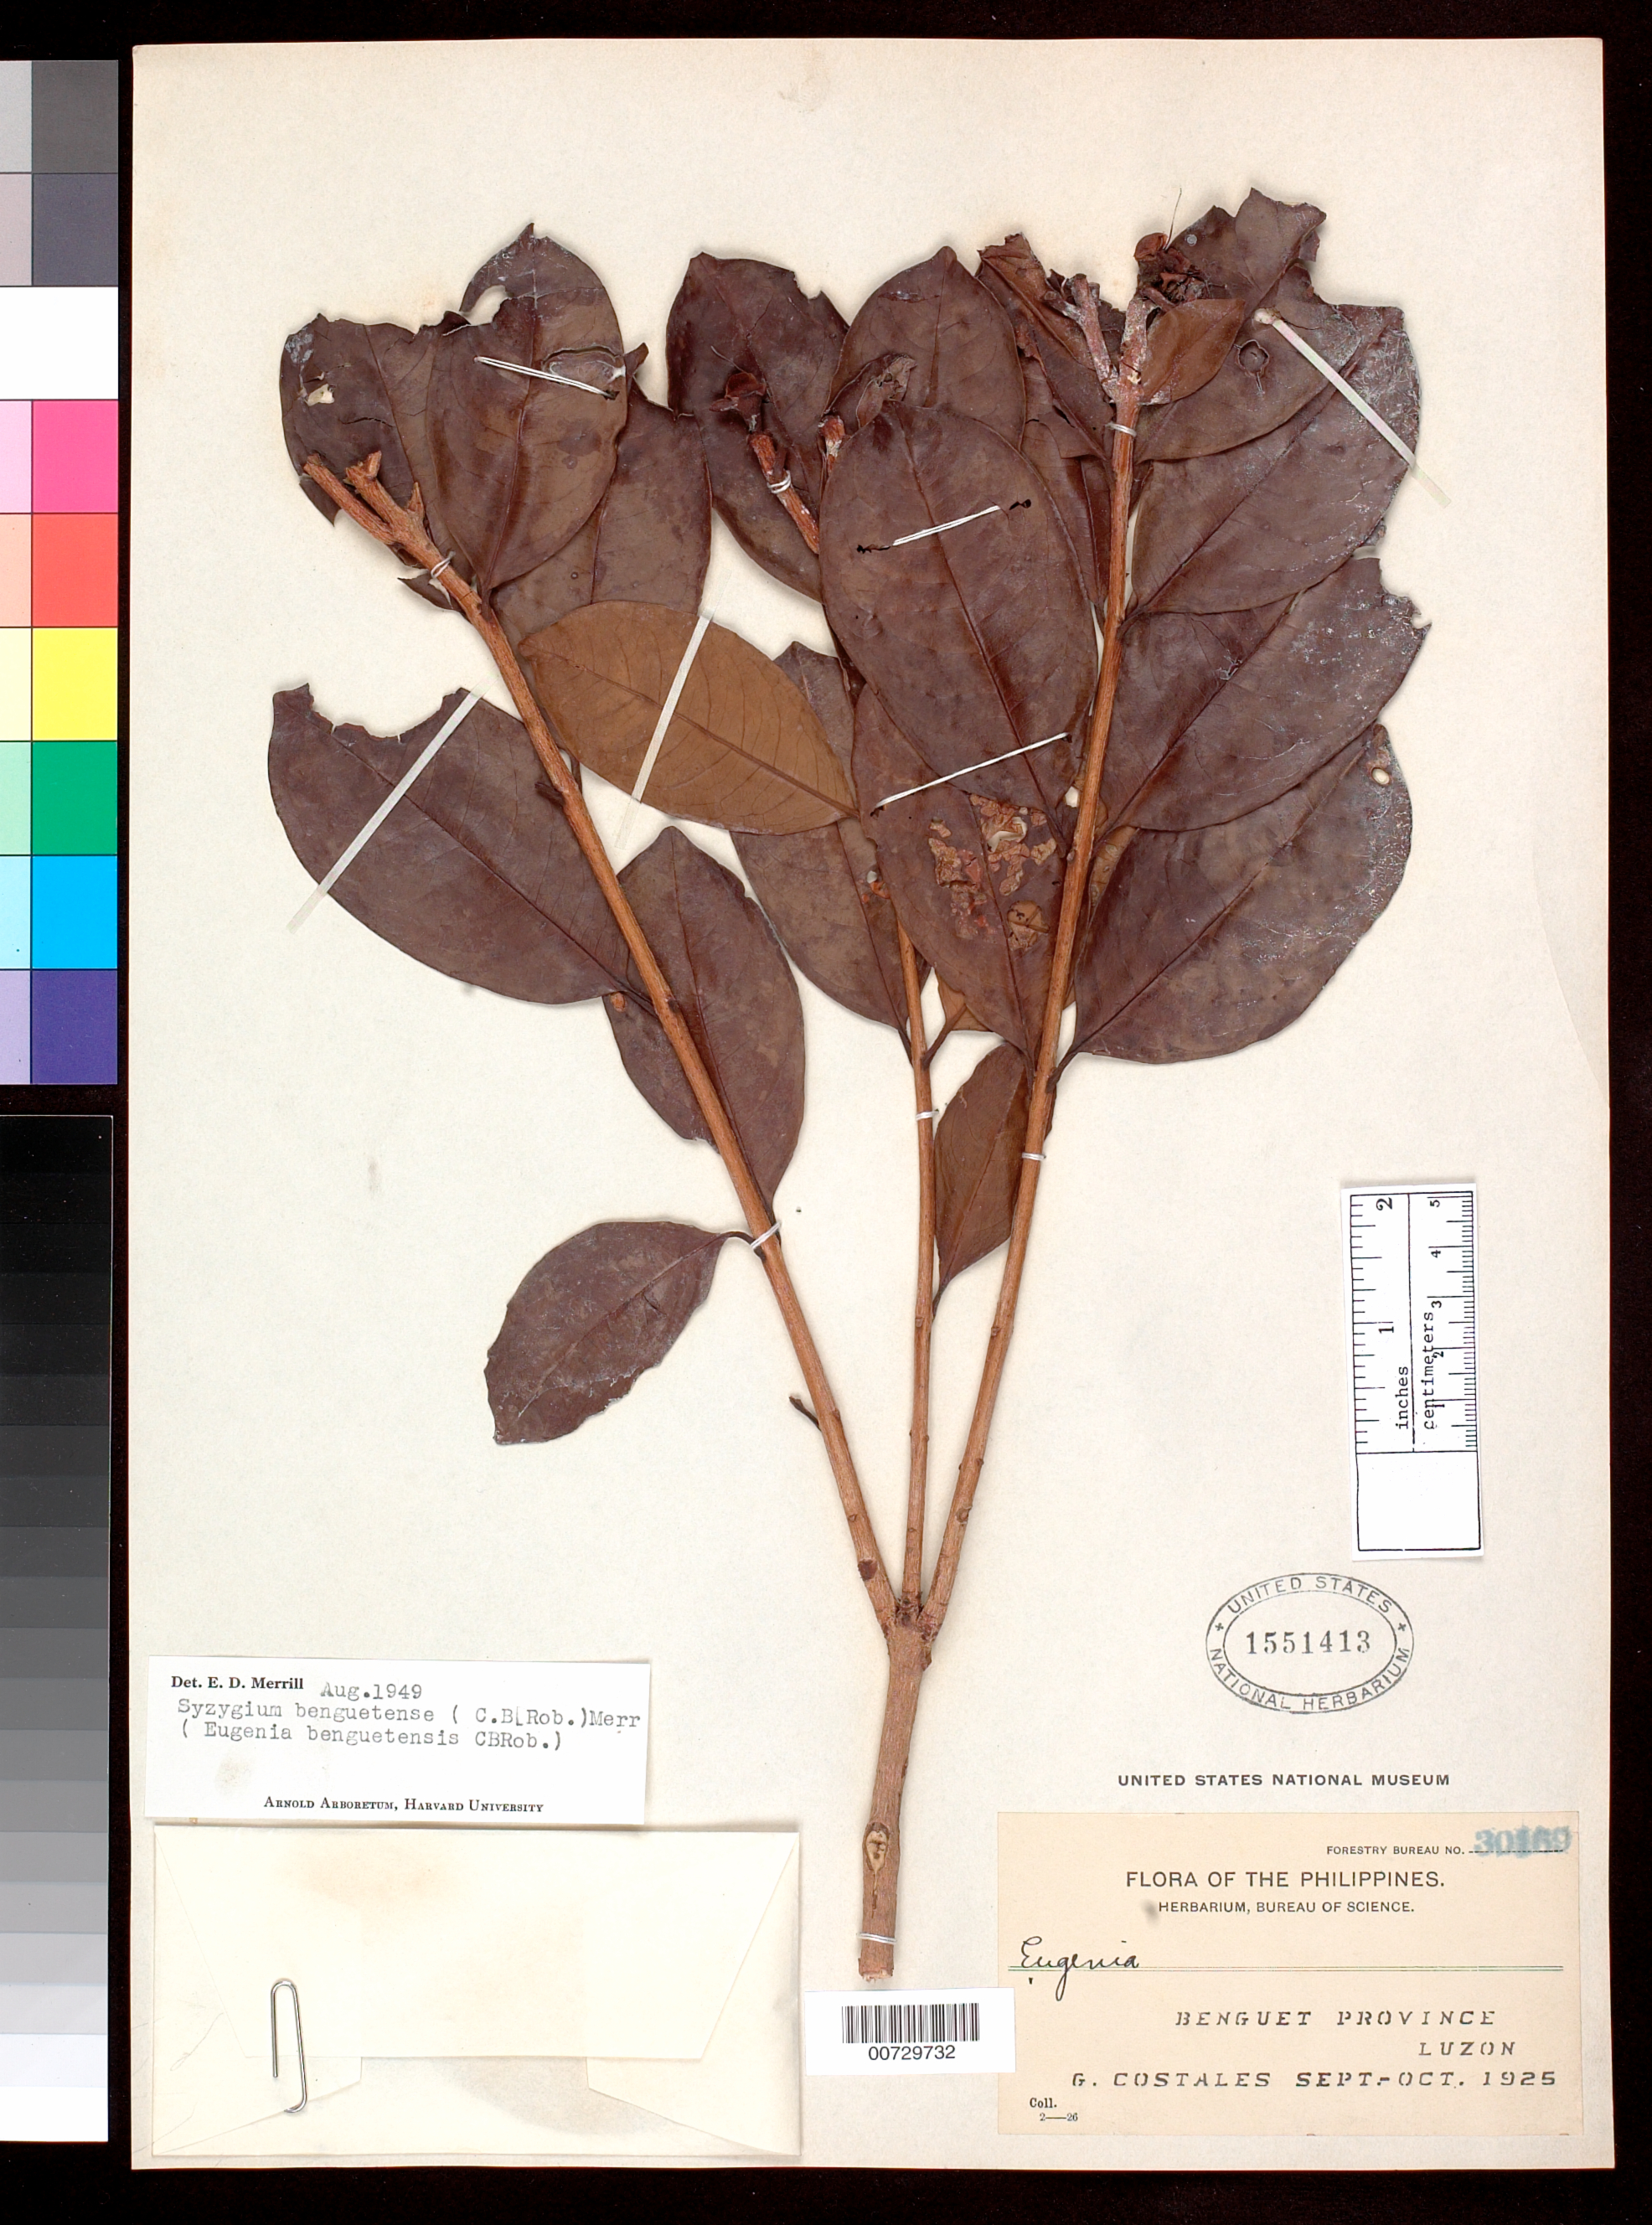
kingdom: Plantae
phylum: Tracheophyta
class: Magnoliopsida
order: Myrtales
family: Myrtaceae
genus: Syzygium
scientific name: Syzygium benguetense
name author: (C.B. Rob.) Merr.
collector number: For. Bur. 30169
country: Philippines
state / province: Cordillera (Administrative Region)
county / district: Benguet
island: Luzon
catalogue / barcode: US 1551413-2